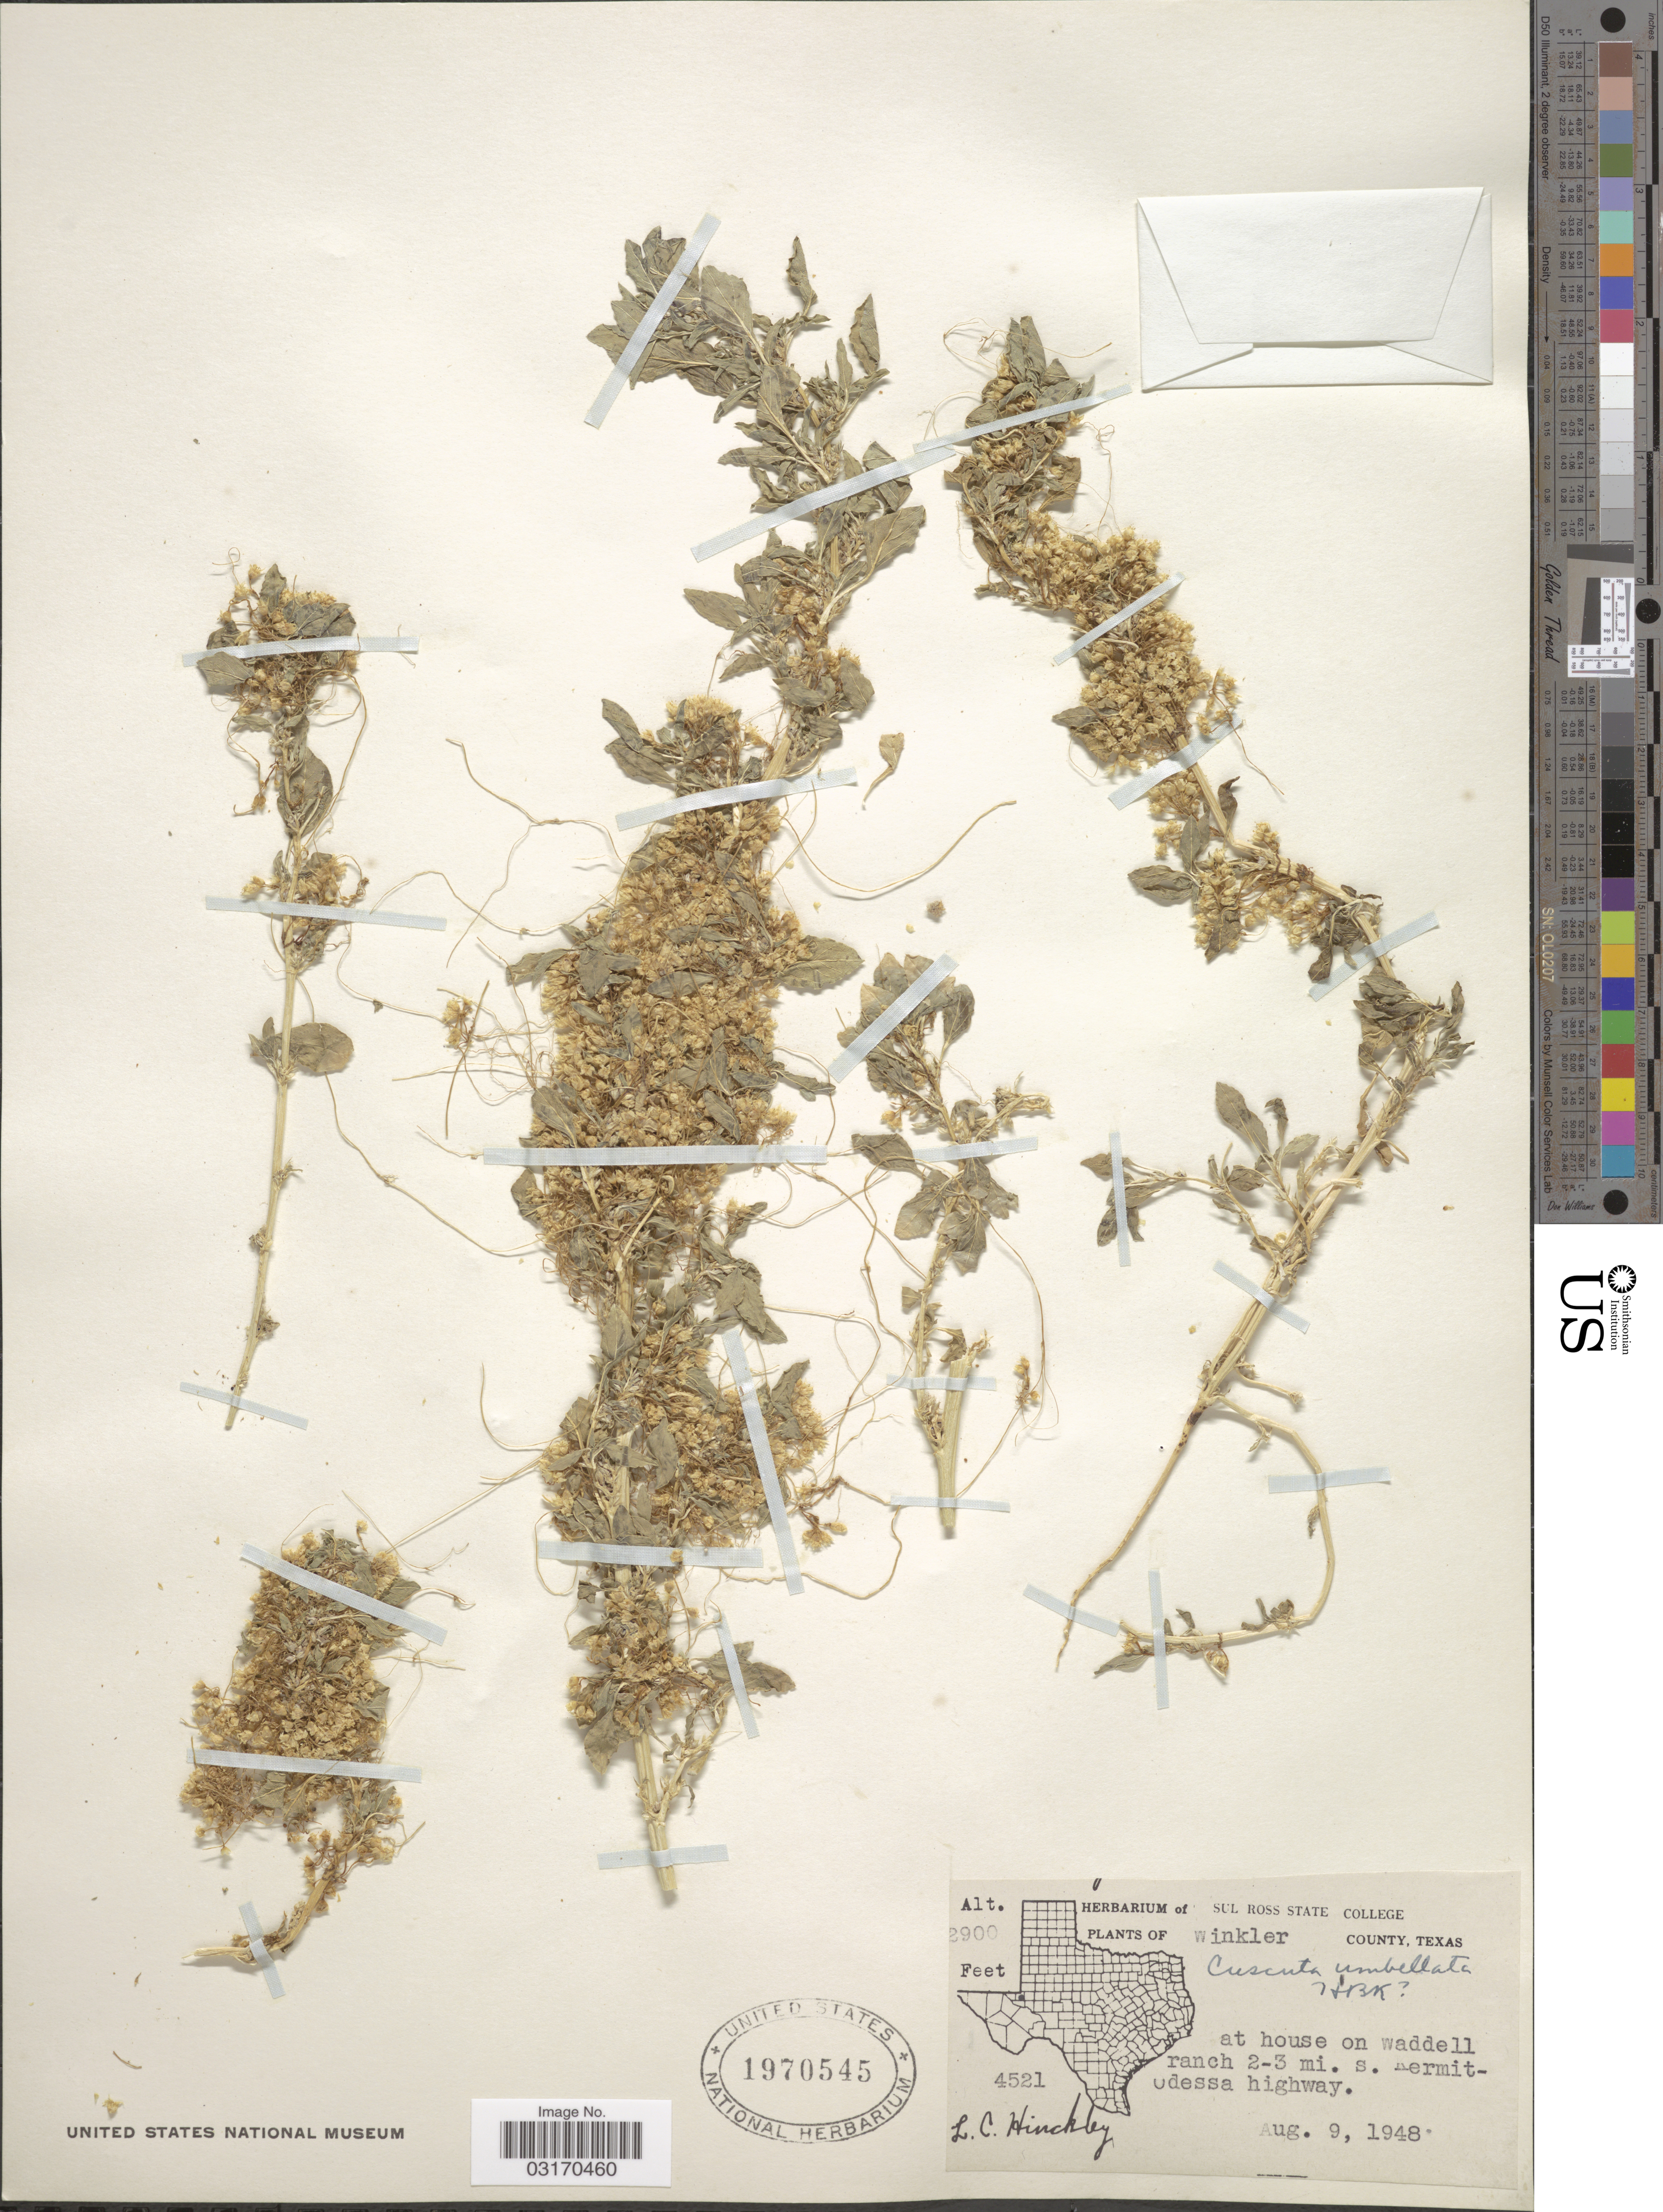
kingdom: Plantae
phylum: Tracheophyta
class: Magnoliopsida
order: Solanales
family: Convolvulaceae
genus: Cuscuta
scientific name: Cuscuta umbellata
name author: Kunth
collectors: L. Hinckley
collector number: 4521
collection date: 1948-08-09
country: United States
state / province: Texas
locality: Winkler County, at house on waddell ranch 2-3 mi. s. Kermit-Odessa highway.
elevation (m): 884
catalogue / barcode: US 1970545